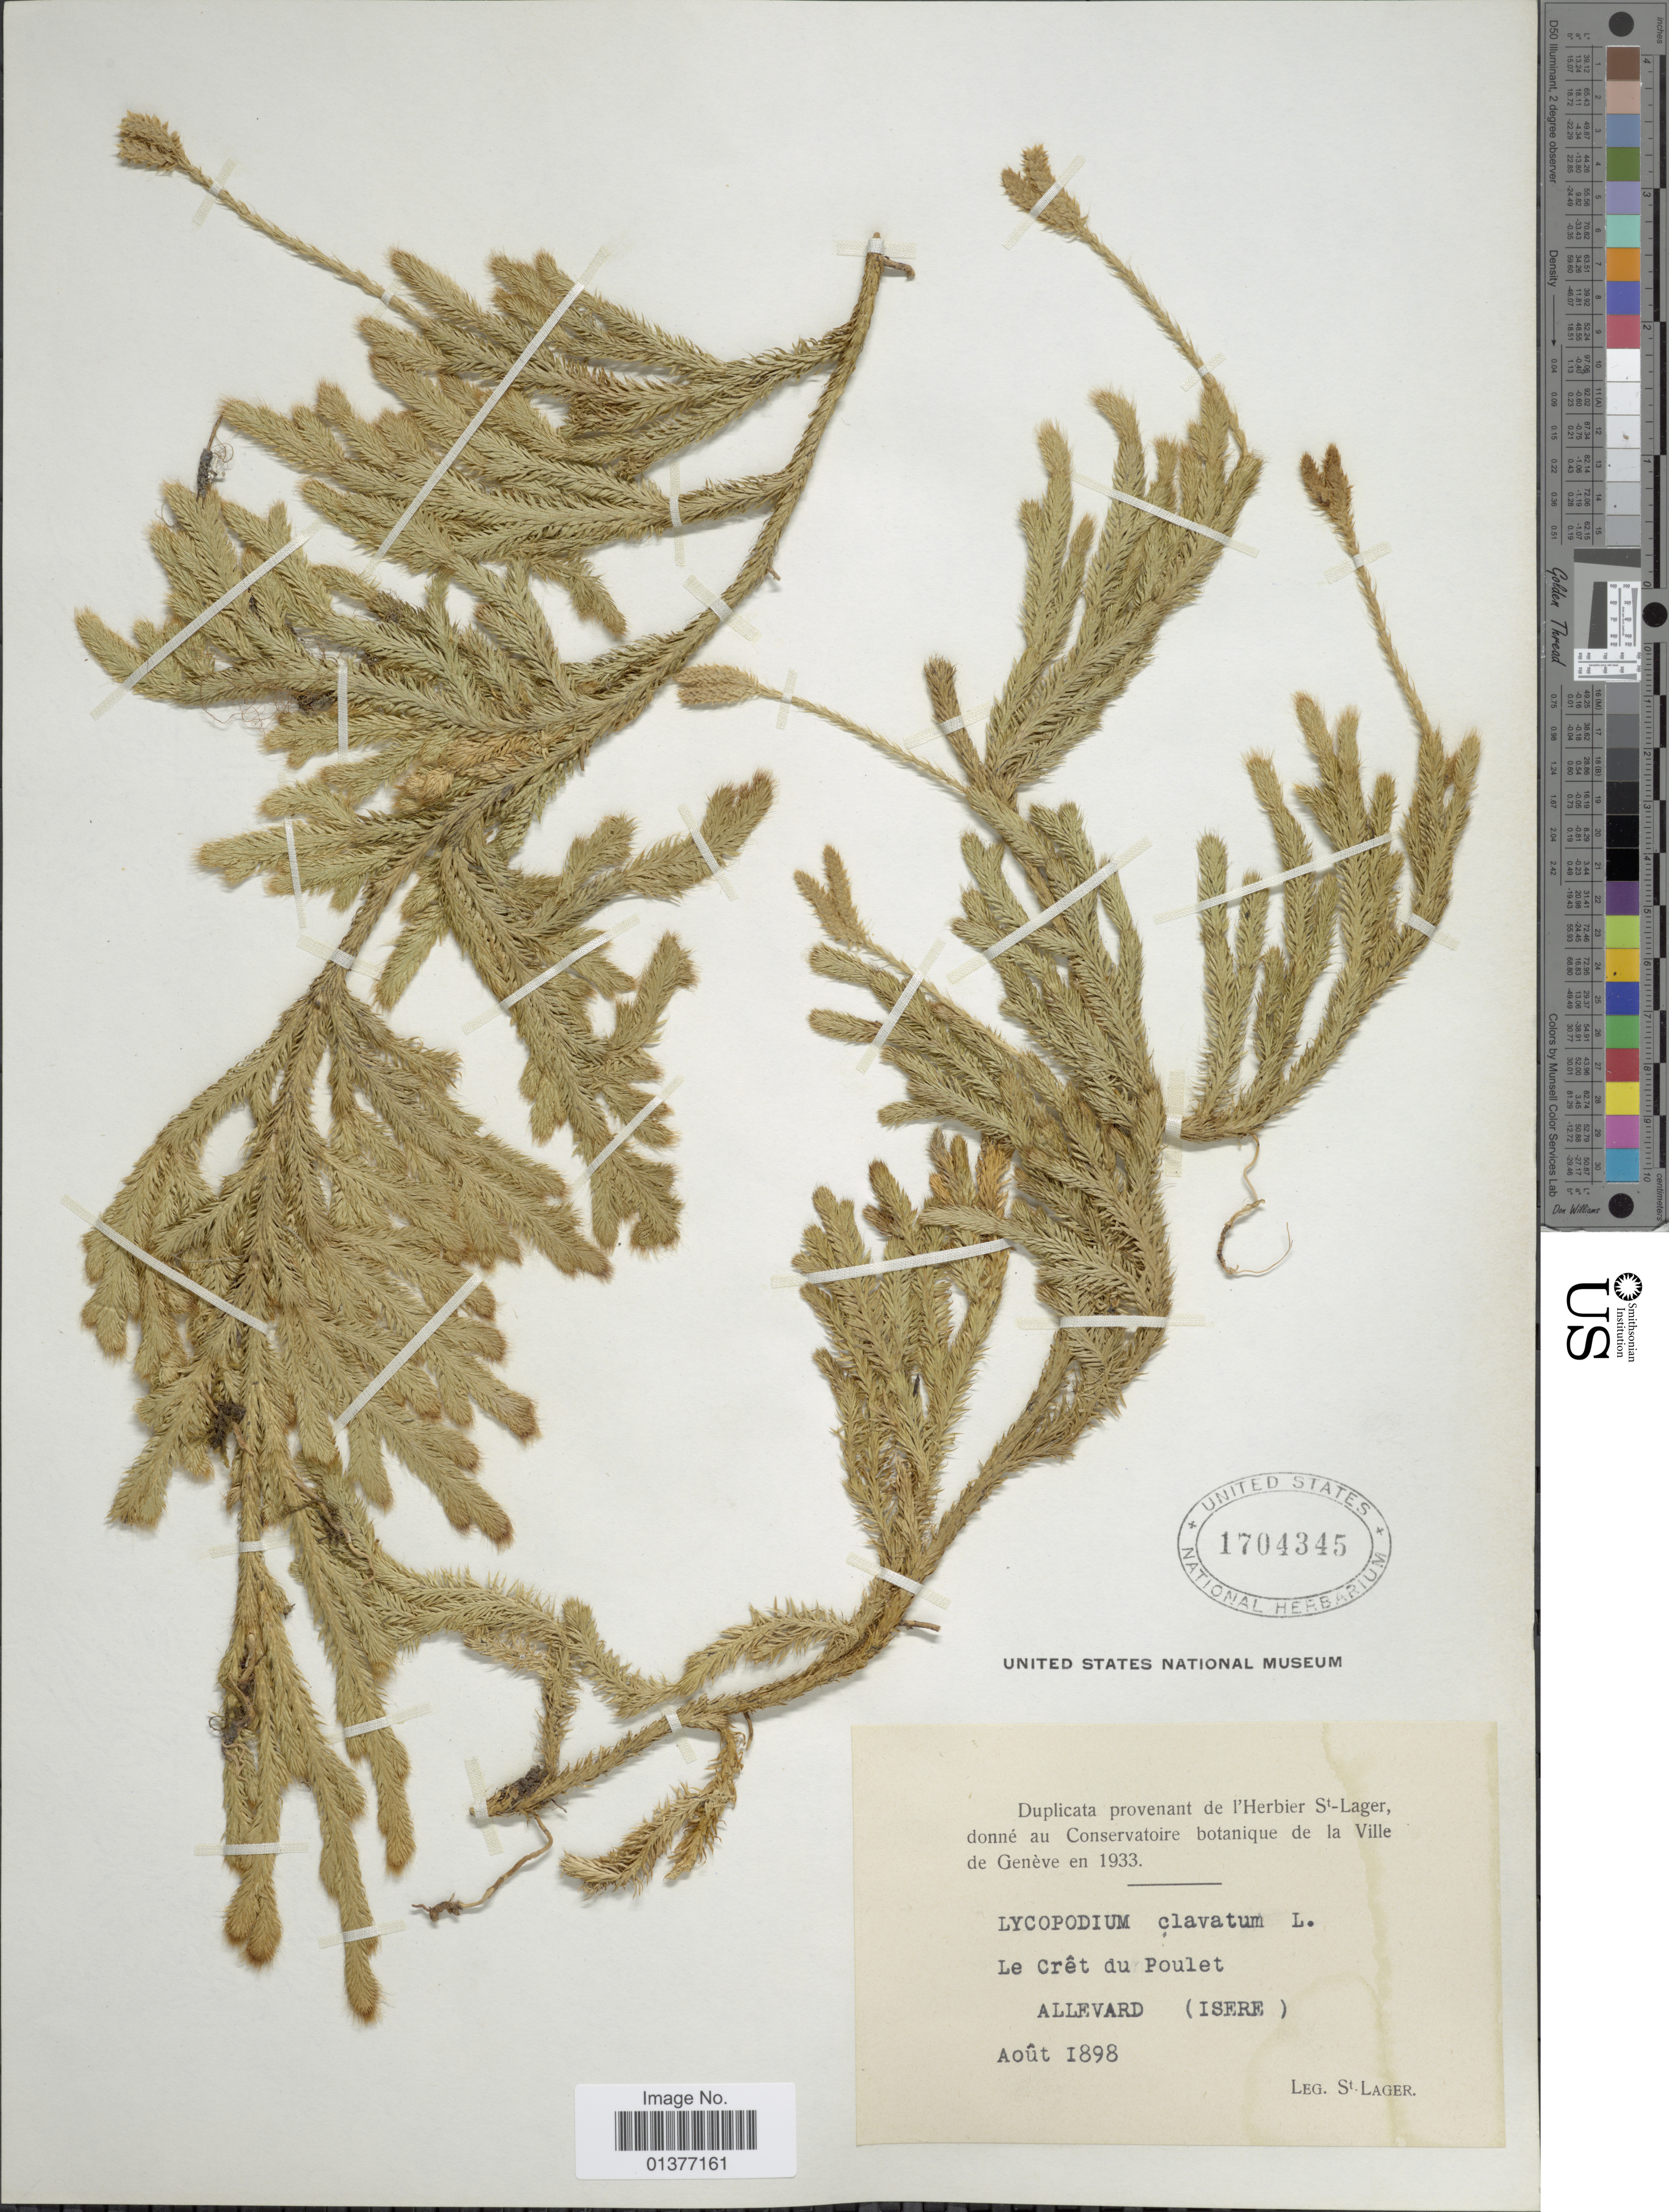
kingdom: Plantae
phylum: Tracheophyta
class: Lycopodiopsida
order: Lycopodiales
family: Lycopodiaceae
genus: Lycopodium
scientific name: Lycopodium clavatum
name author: L.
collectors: -. St. Lager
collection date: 1898-08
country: France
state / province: Auvergne-Rhône-Alpes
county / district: Isère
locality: Le Cret du Poulet Allevard (Isère)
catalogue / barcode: US 1704345